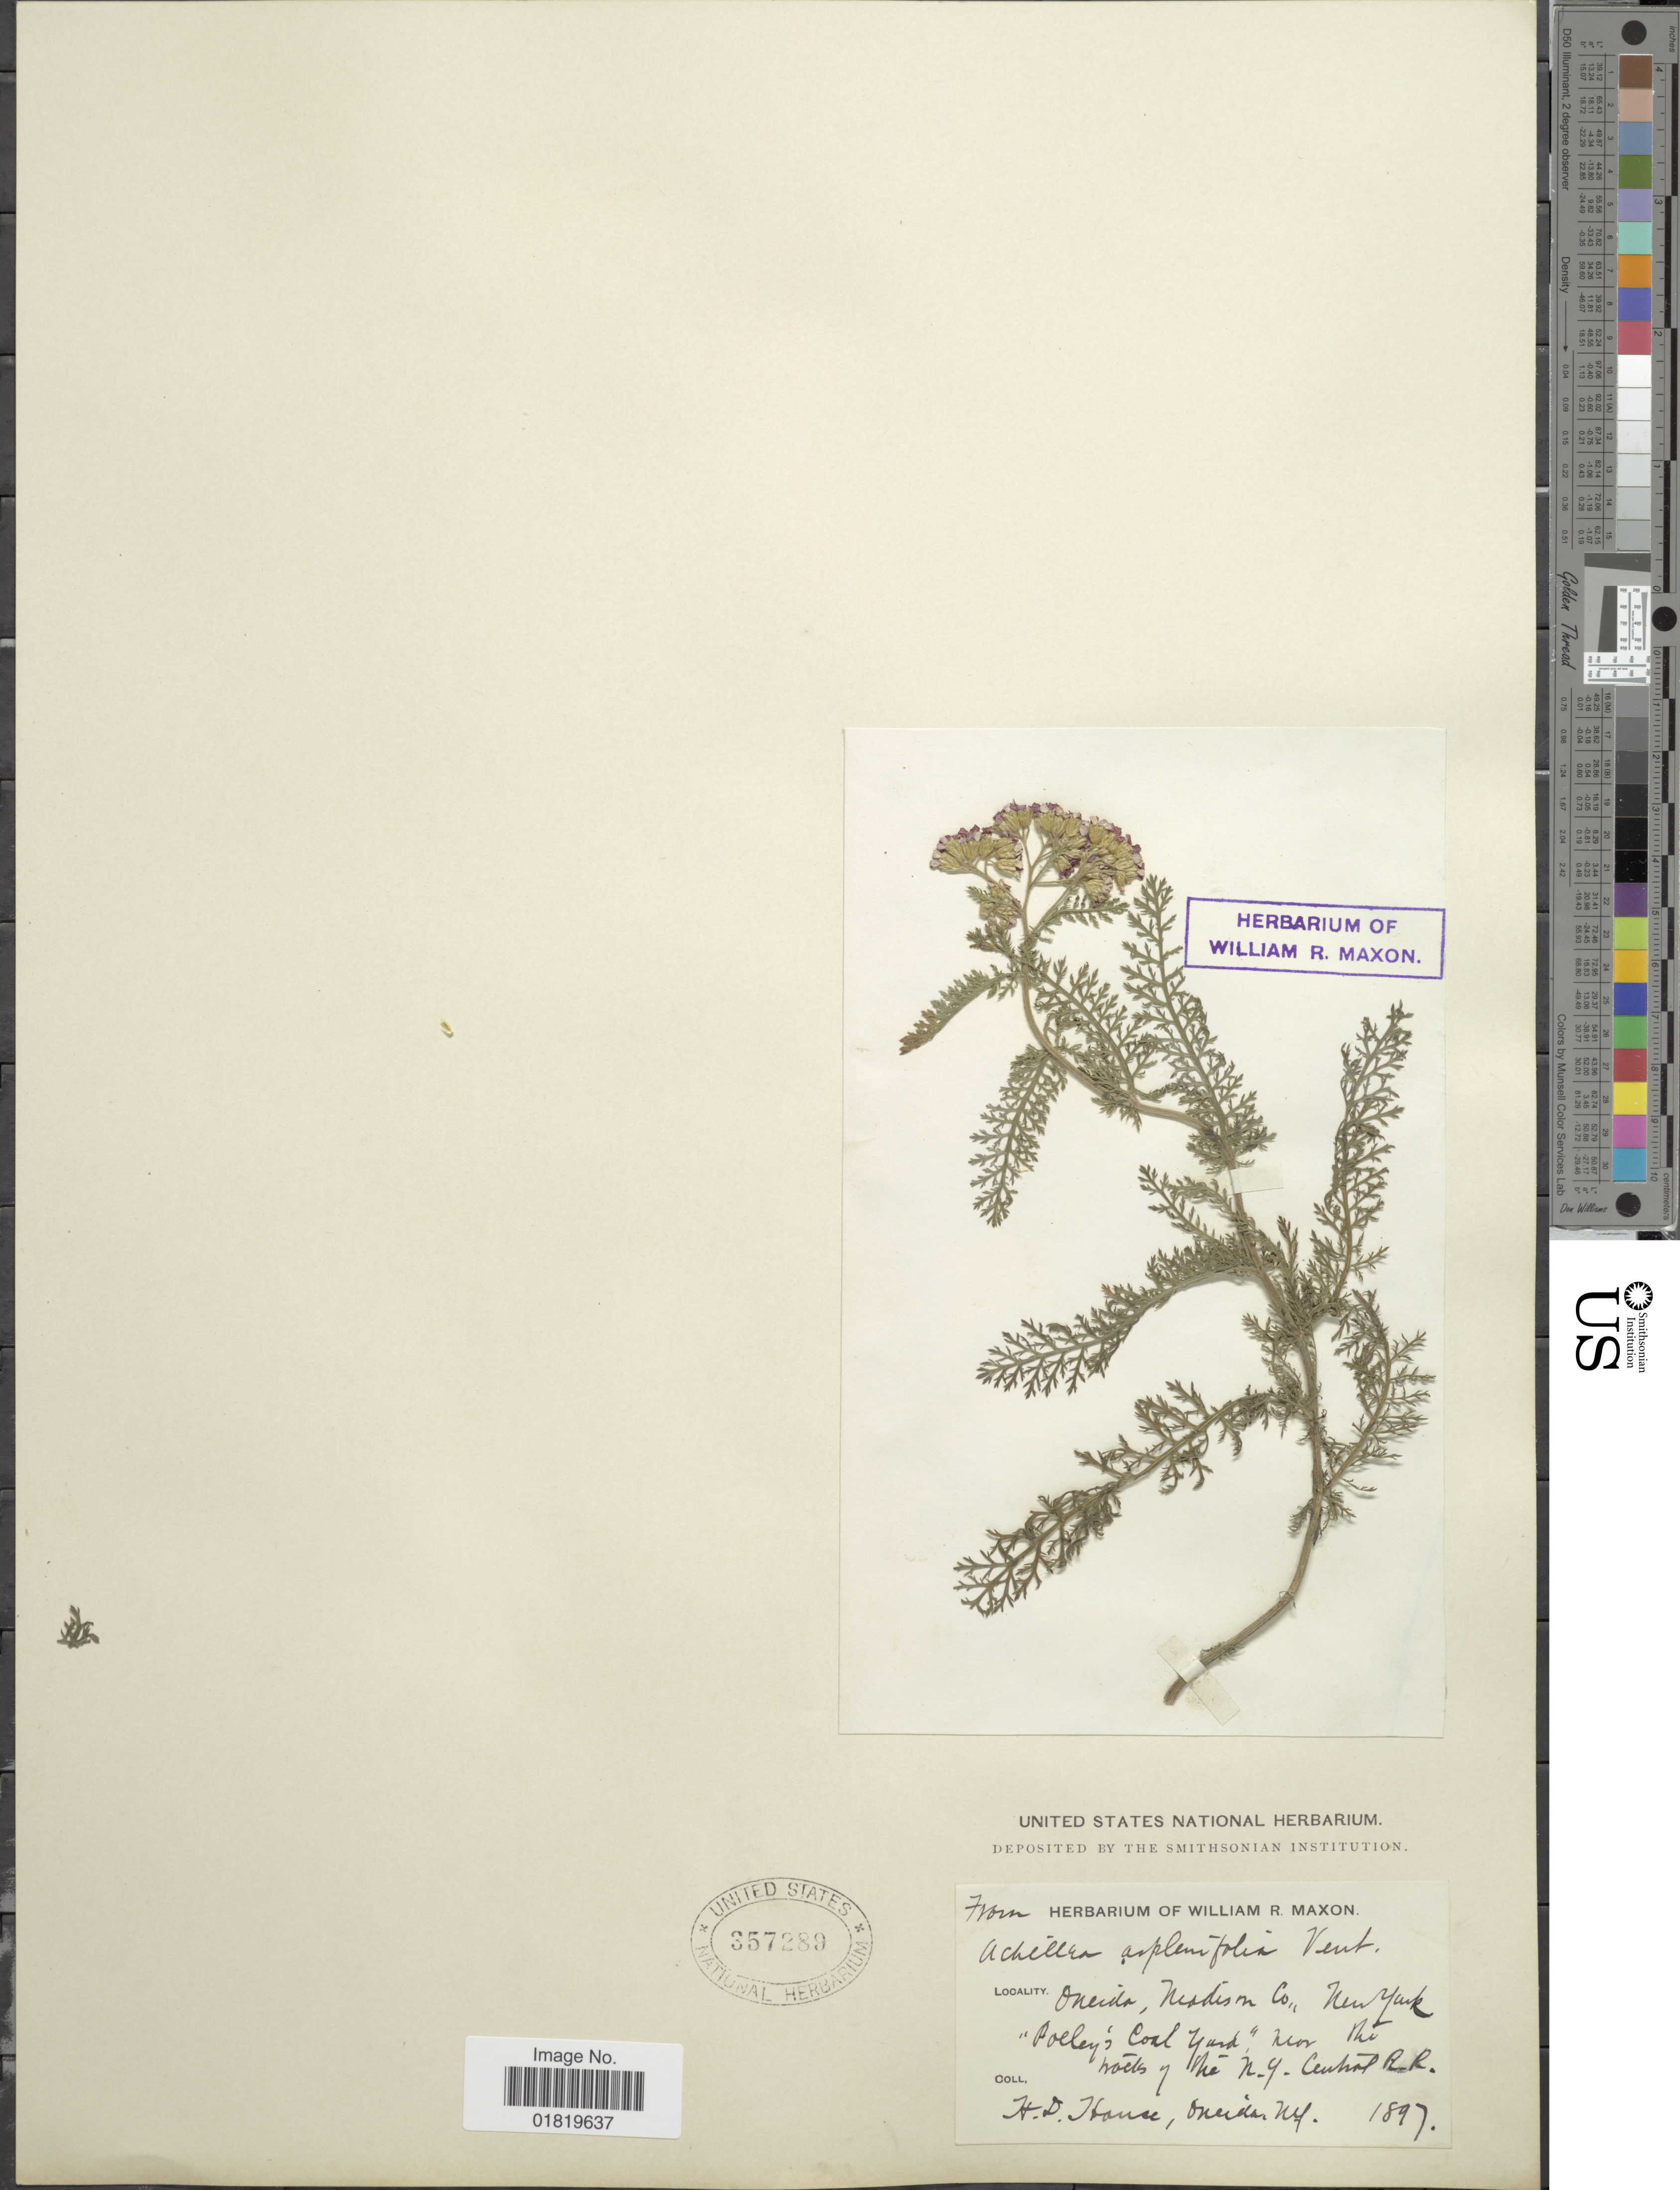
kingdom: Plantae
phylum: Tracheophyta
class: Magnoliopsida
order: Asterales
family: Asteraceae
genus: Achillea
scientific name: Achillea aspleniifolia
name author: Vent.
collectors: H. Hause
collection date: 1897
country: United States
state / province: New York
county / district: Oneida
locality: Oneida, Madism Co, New York, " Poeley's Coal Yard", near mt mocks by the N. Y. Central R. R.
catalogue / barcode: US 357289